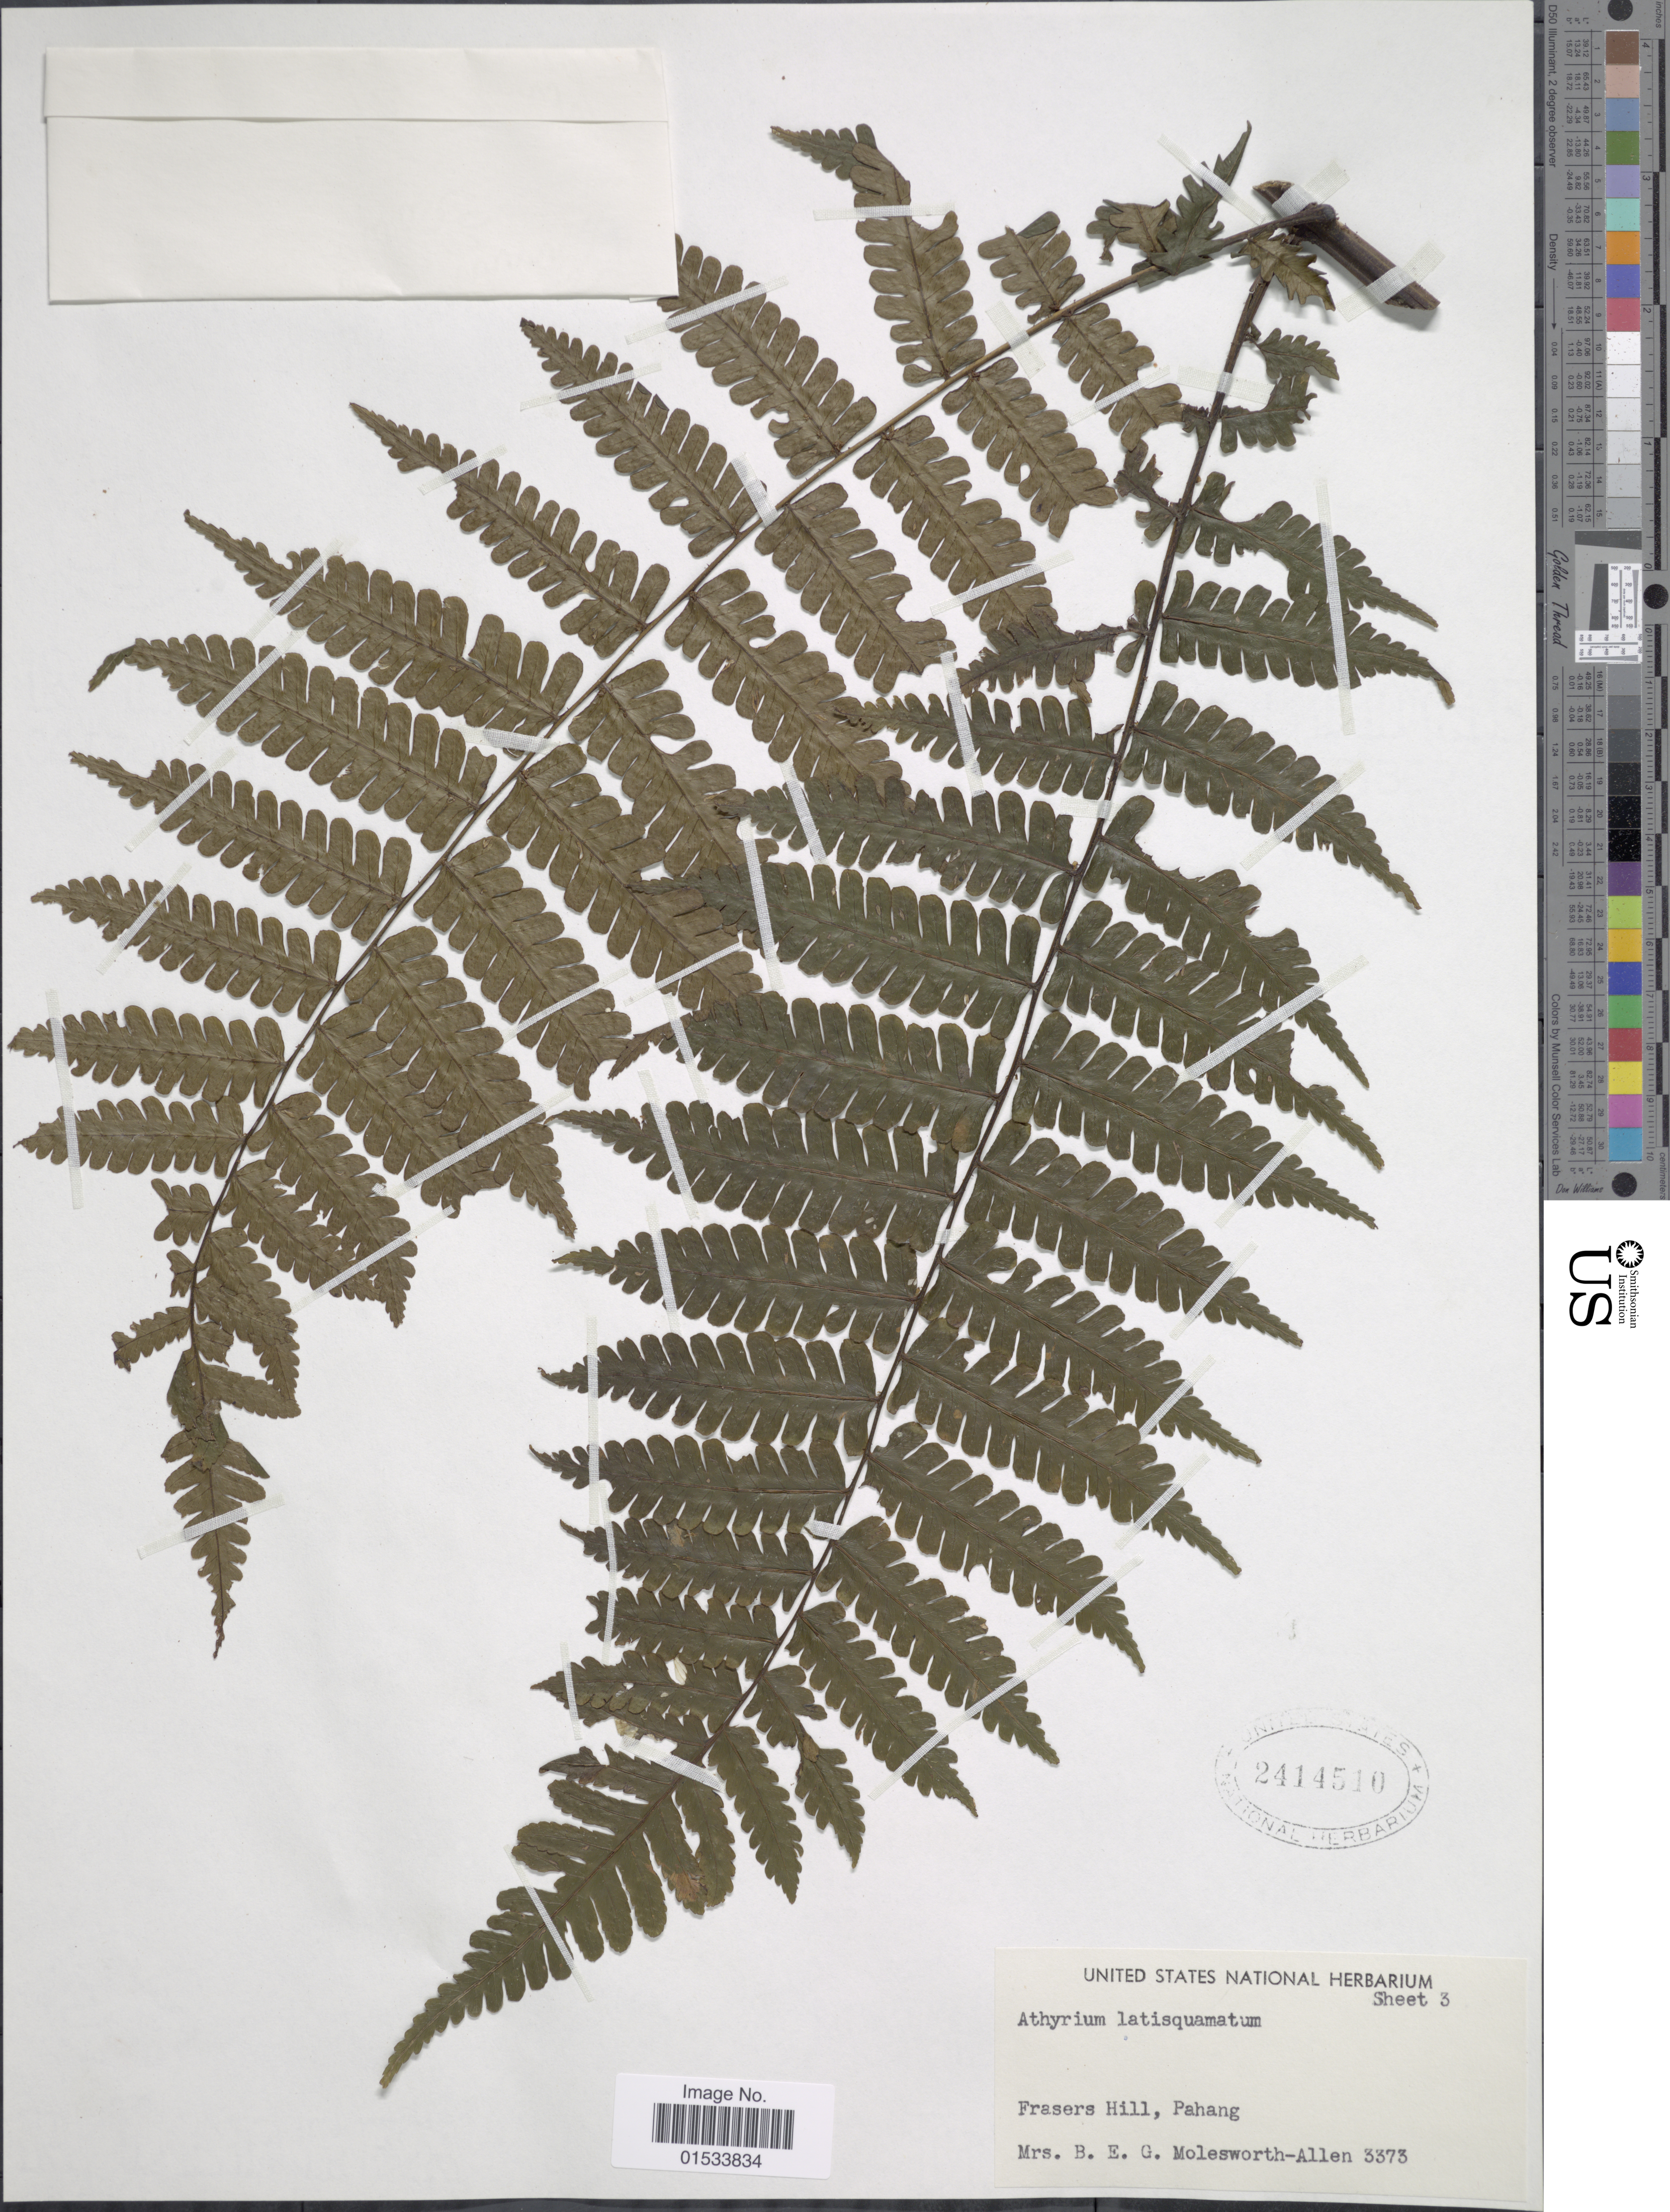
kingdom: Plantae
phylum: Tracheophyta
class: Polypodiopsida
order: Polypodiales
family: Athyriaceae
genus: Diplazium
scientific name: Diplazium latisquamatum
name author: Holttum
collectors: Mrs. B. E. G. Molesworth-Allen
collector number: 3373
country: Malaysia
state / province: Pahang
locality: Fraser's Hill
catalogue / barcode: US 2414510